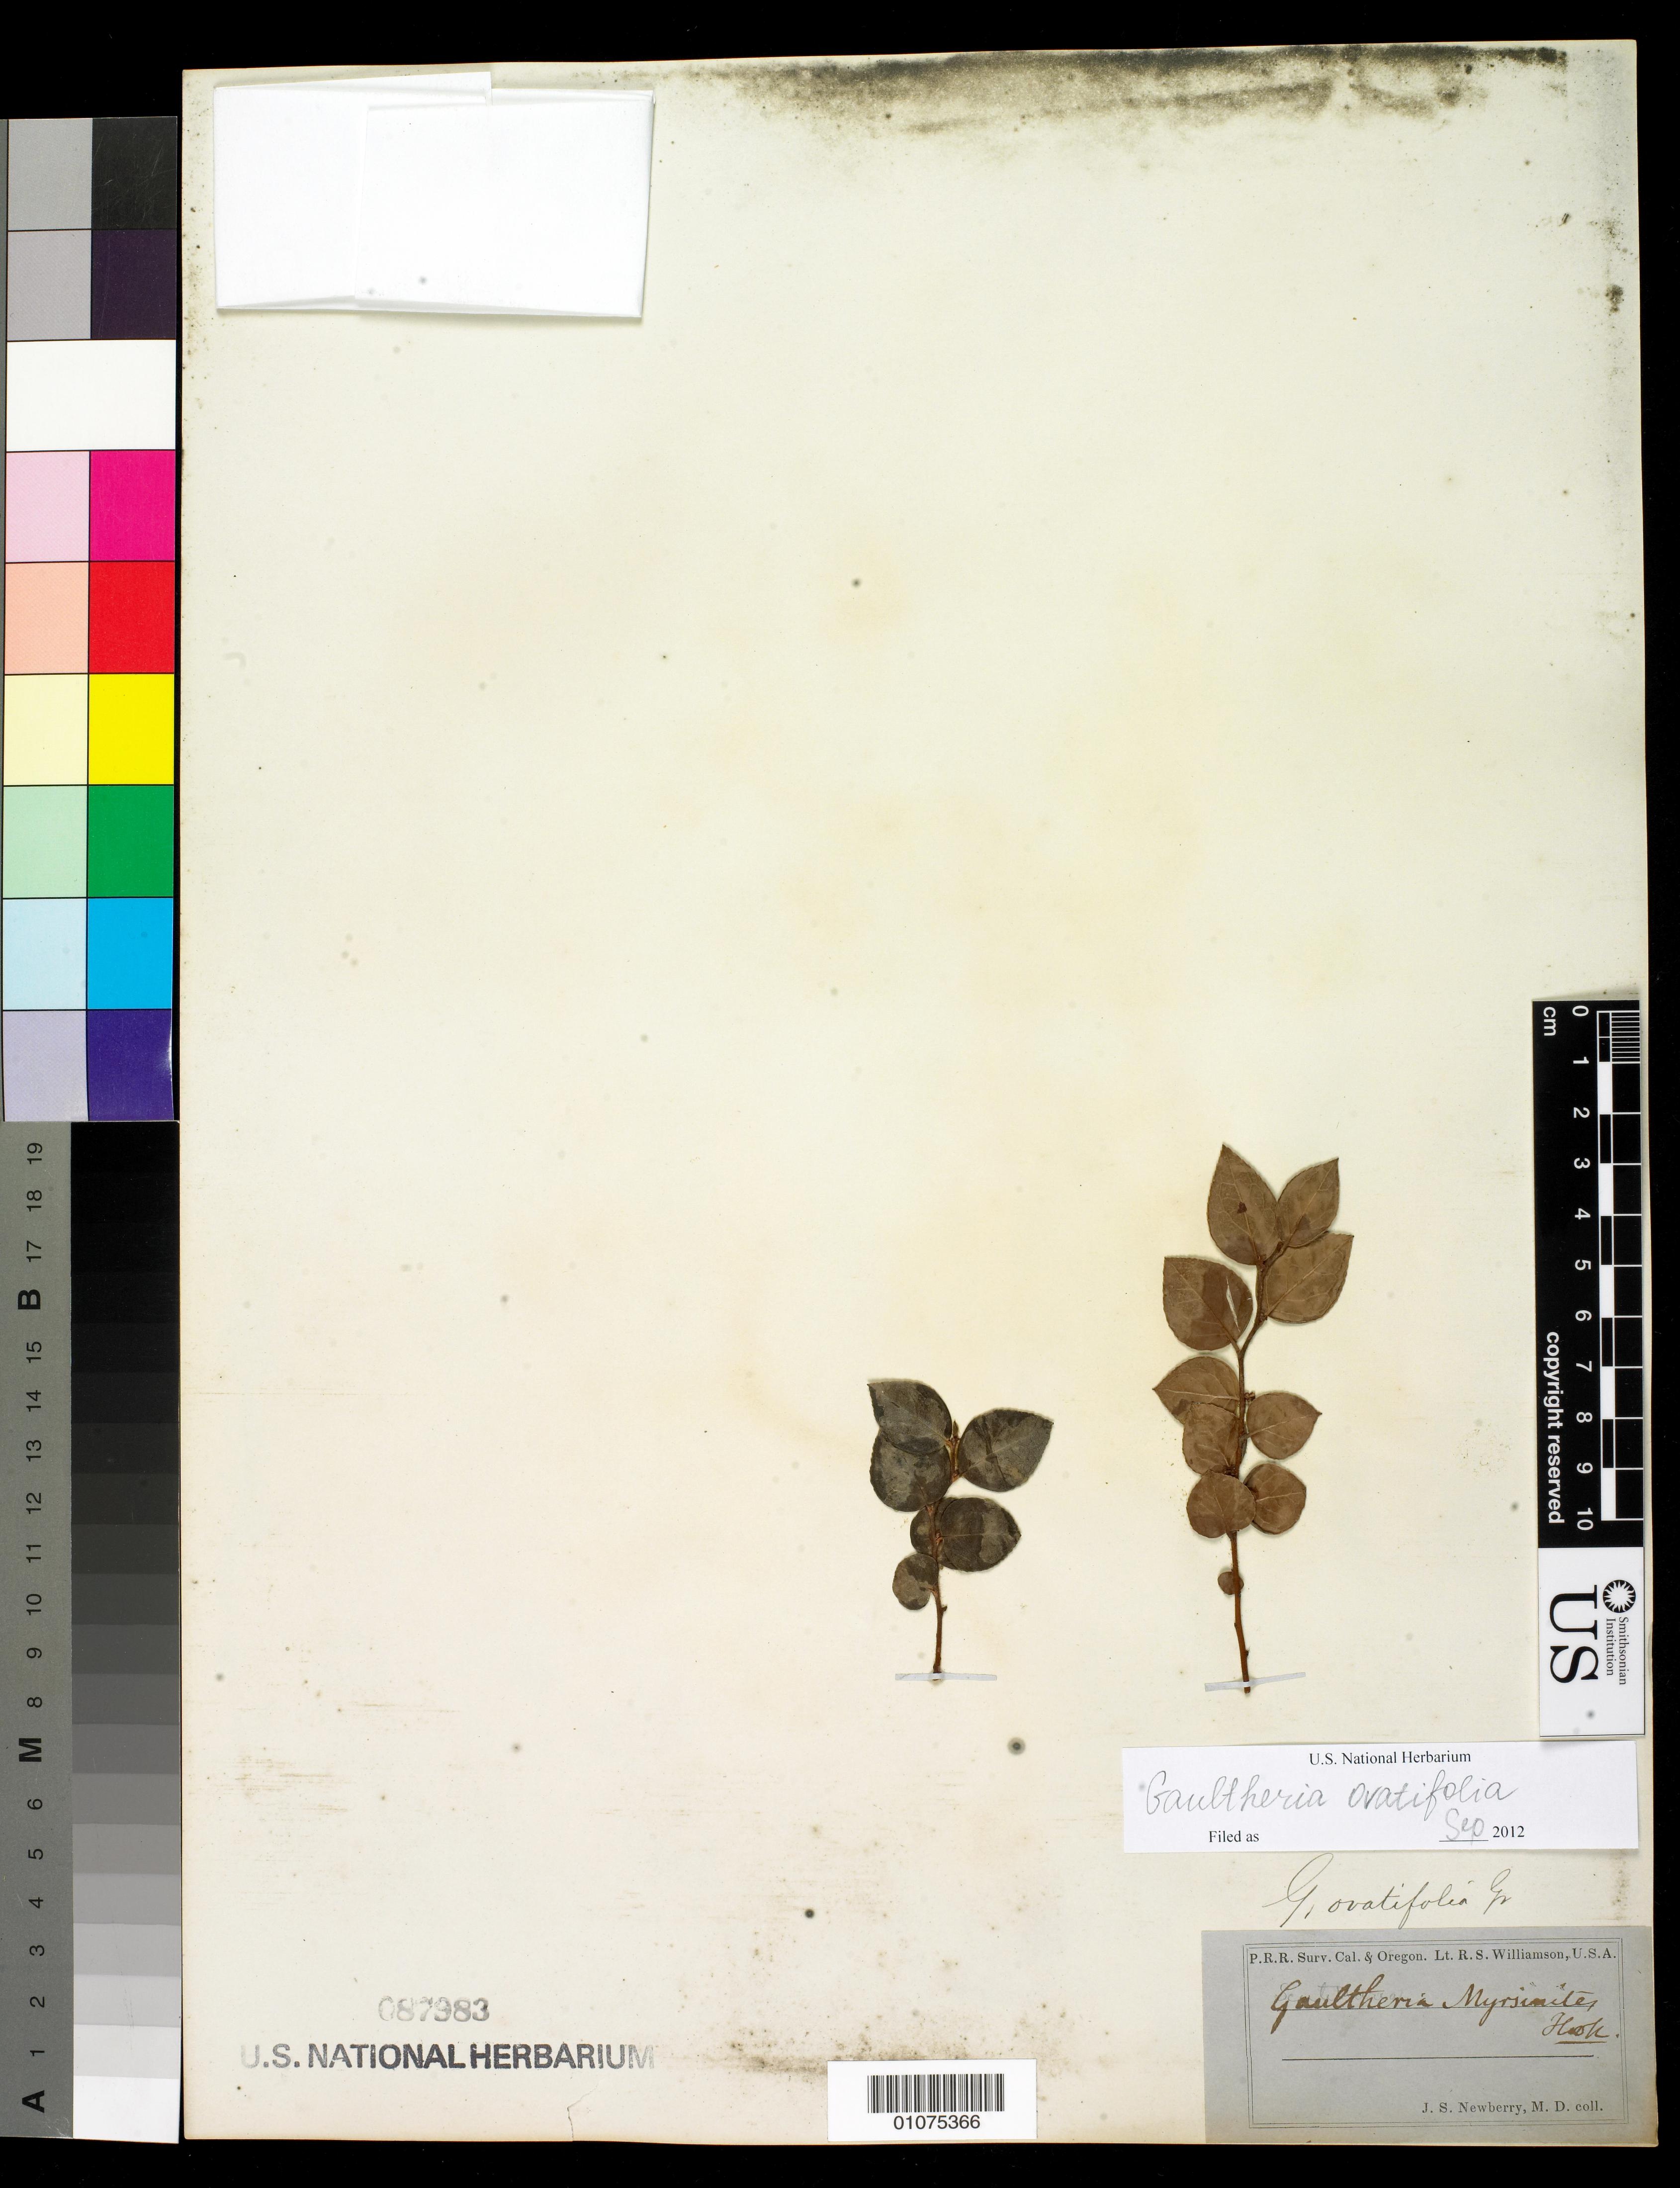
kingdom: Plantae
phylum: Tracheophyta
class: Magnoliopsida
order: Ericales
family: Ericaceae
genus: Gaultheria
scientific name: Gaultheria ovatifolia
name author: A. Gray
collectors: J. S. Newberry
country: United States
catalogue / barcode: US 87983